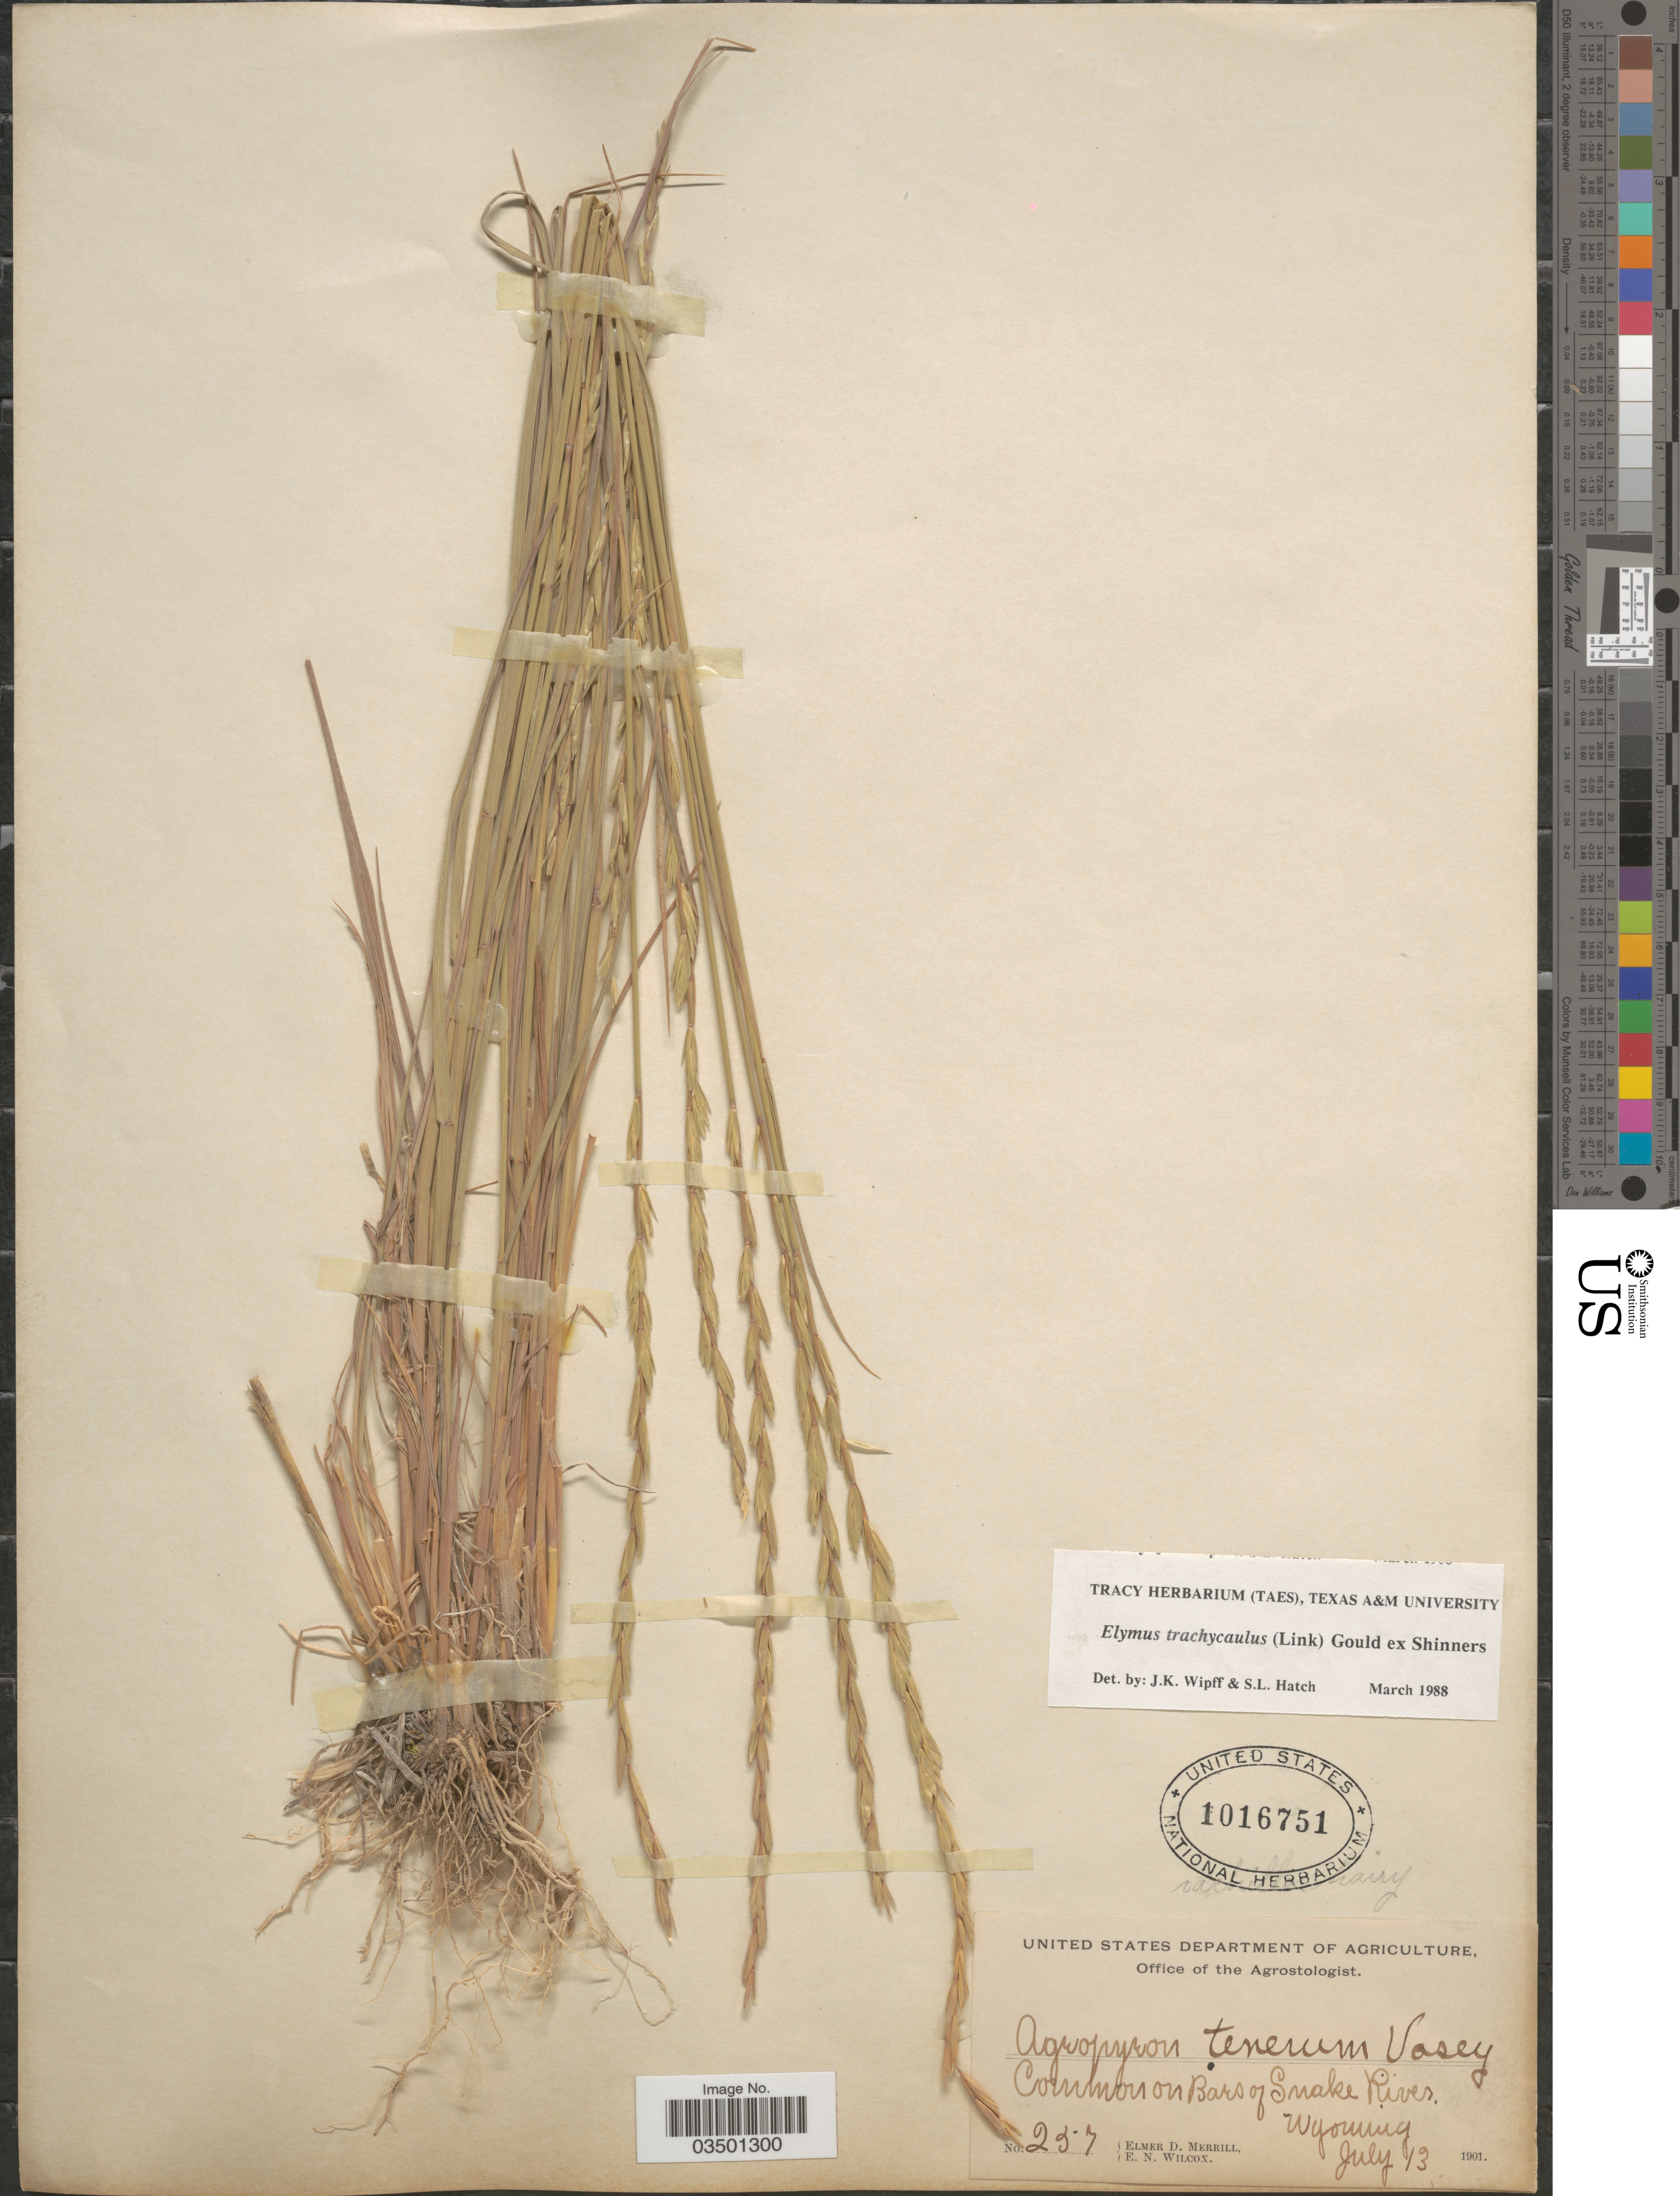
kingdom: Plantae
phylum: Tracheophyta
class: Liliopsida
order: Poales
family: Poaceae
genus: Elymus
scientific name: Elymus trachycaulus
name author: (Link) Gould ex Shinners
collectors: E. D. Merrill & E. Wilcox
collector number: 257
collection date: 1901-07-13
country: United States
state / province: Wyoming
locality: Common on Bars of Snake River.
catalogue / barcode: US 1016751